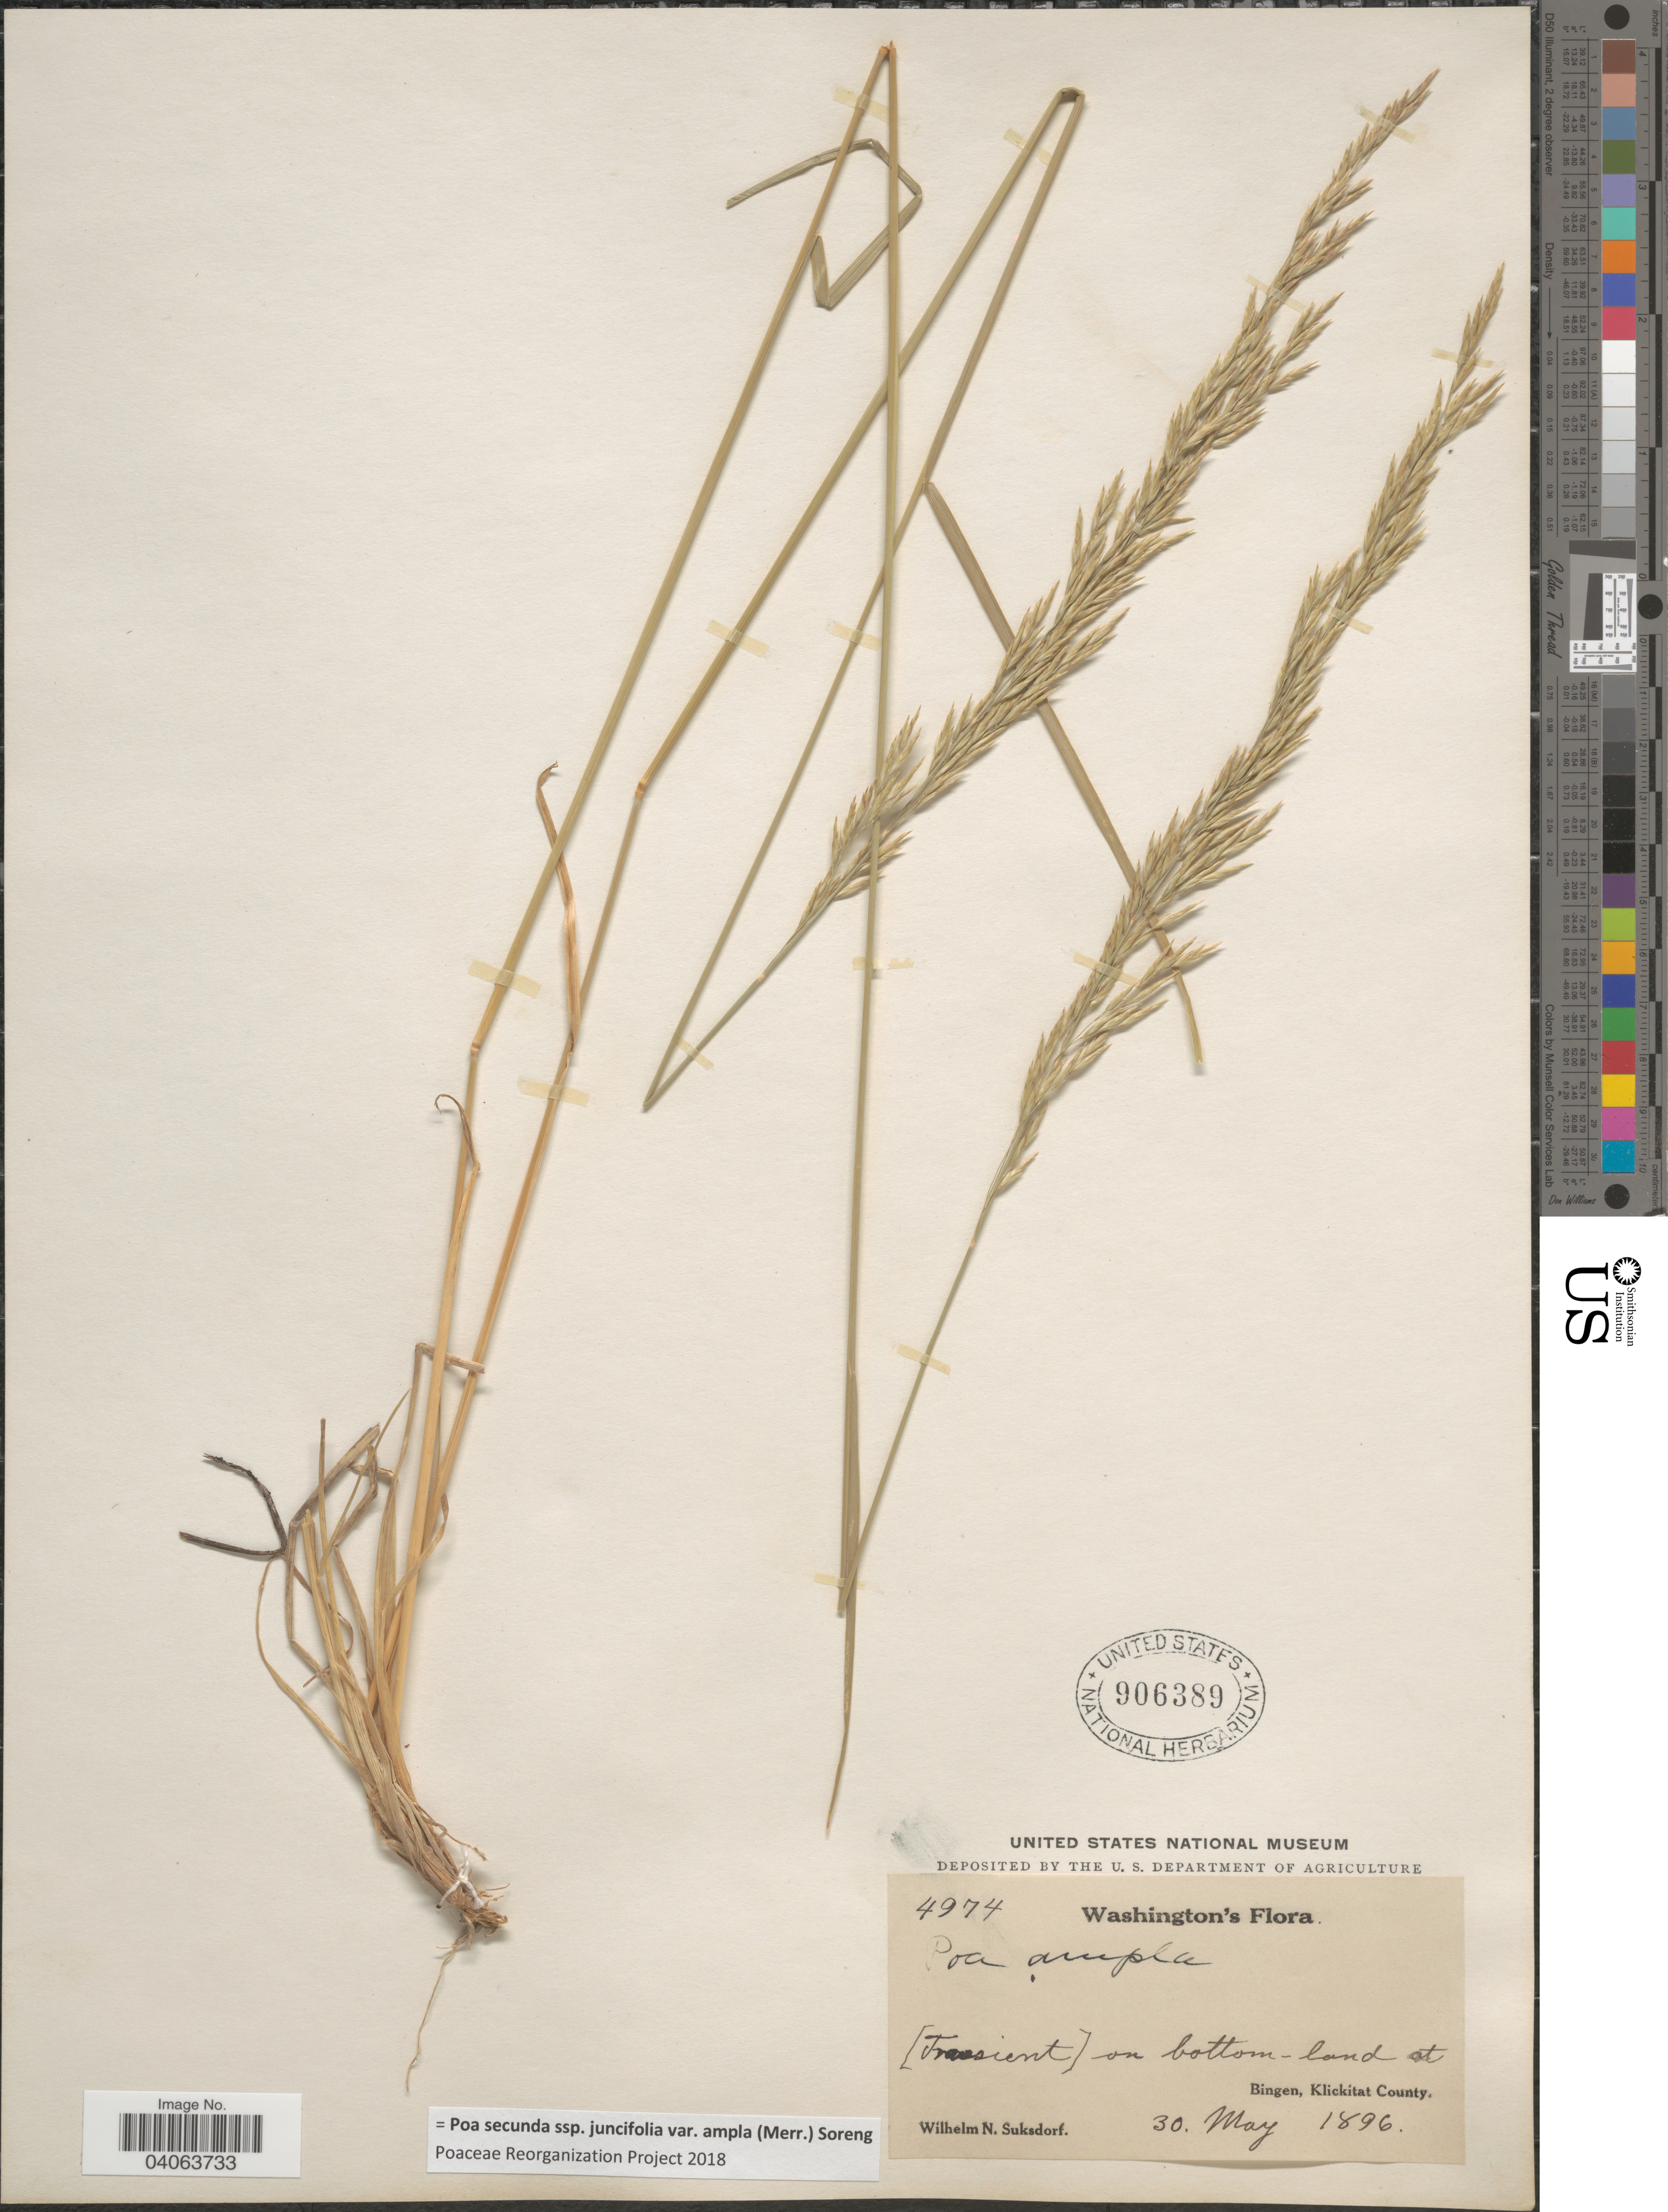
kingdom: Plantae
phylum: Tracheophyta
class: Liliopsida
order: Poales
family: Poaceae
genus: Poa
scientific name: Poa secunda subsp. juncifolia var. ampla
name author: (Merr.) Soreng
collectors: W. N. Suksdorf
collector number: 4974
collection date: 1896-05-30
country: United States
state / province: Washington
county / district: Klickitat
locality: [Transient] on bottom-land at Bingen, Klickitat County.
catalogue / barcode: US 906389